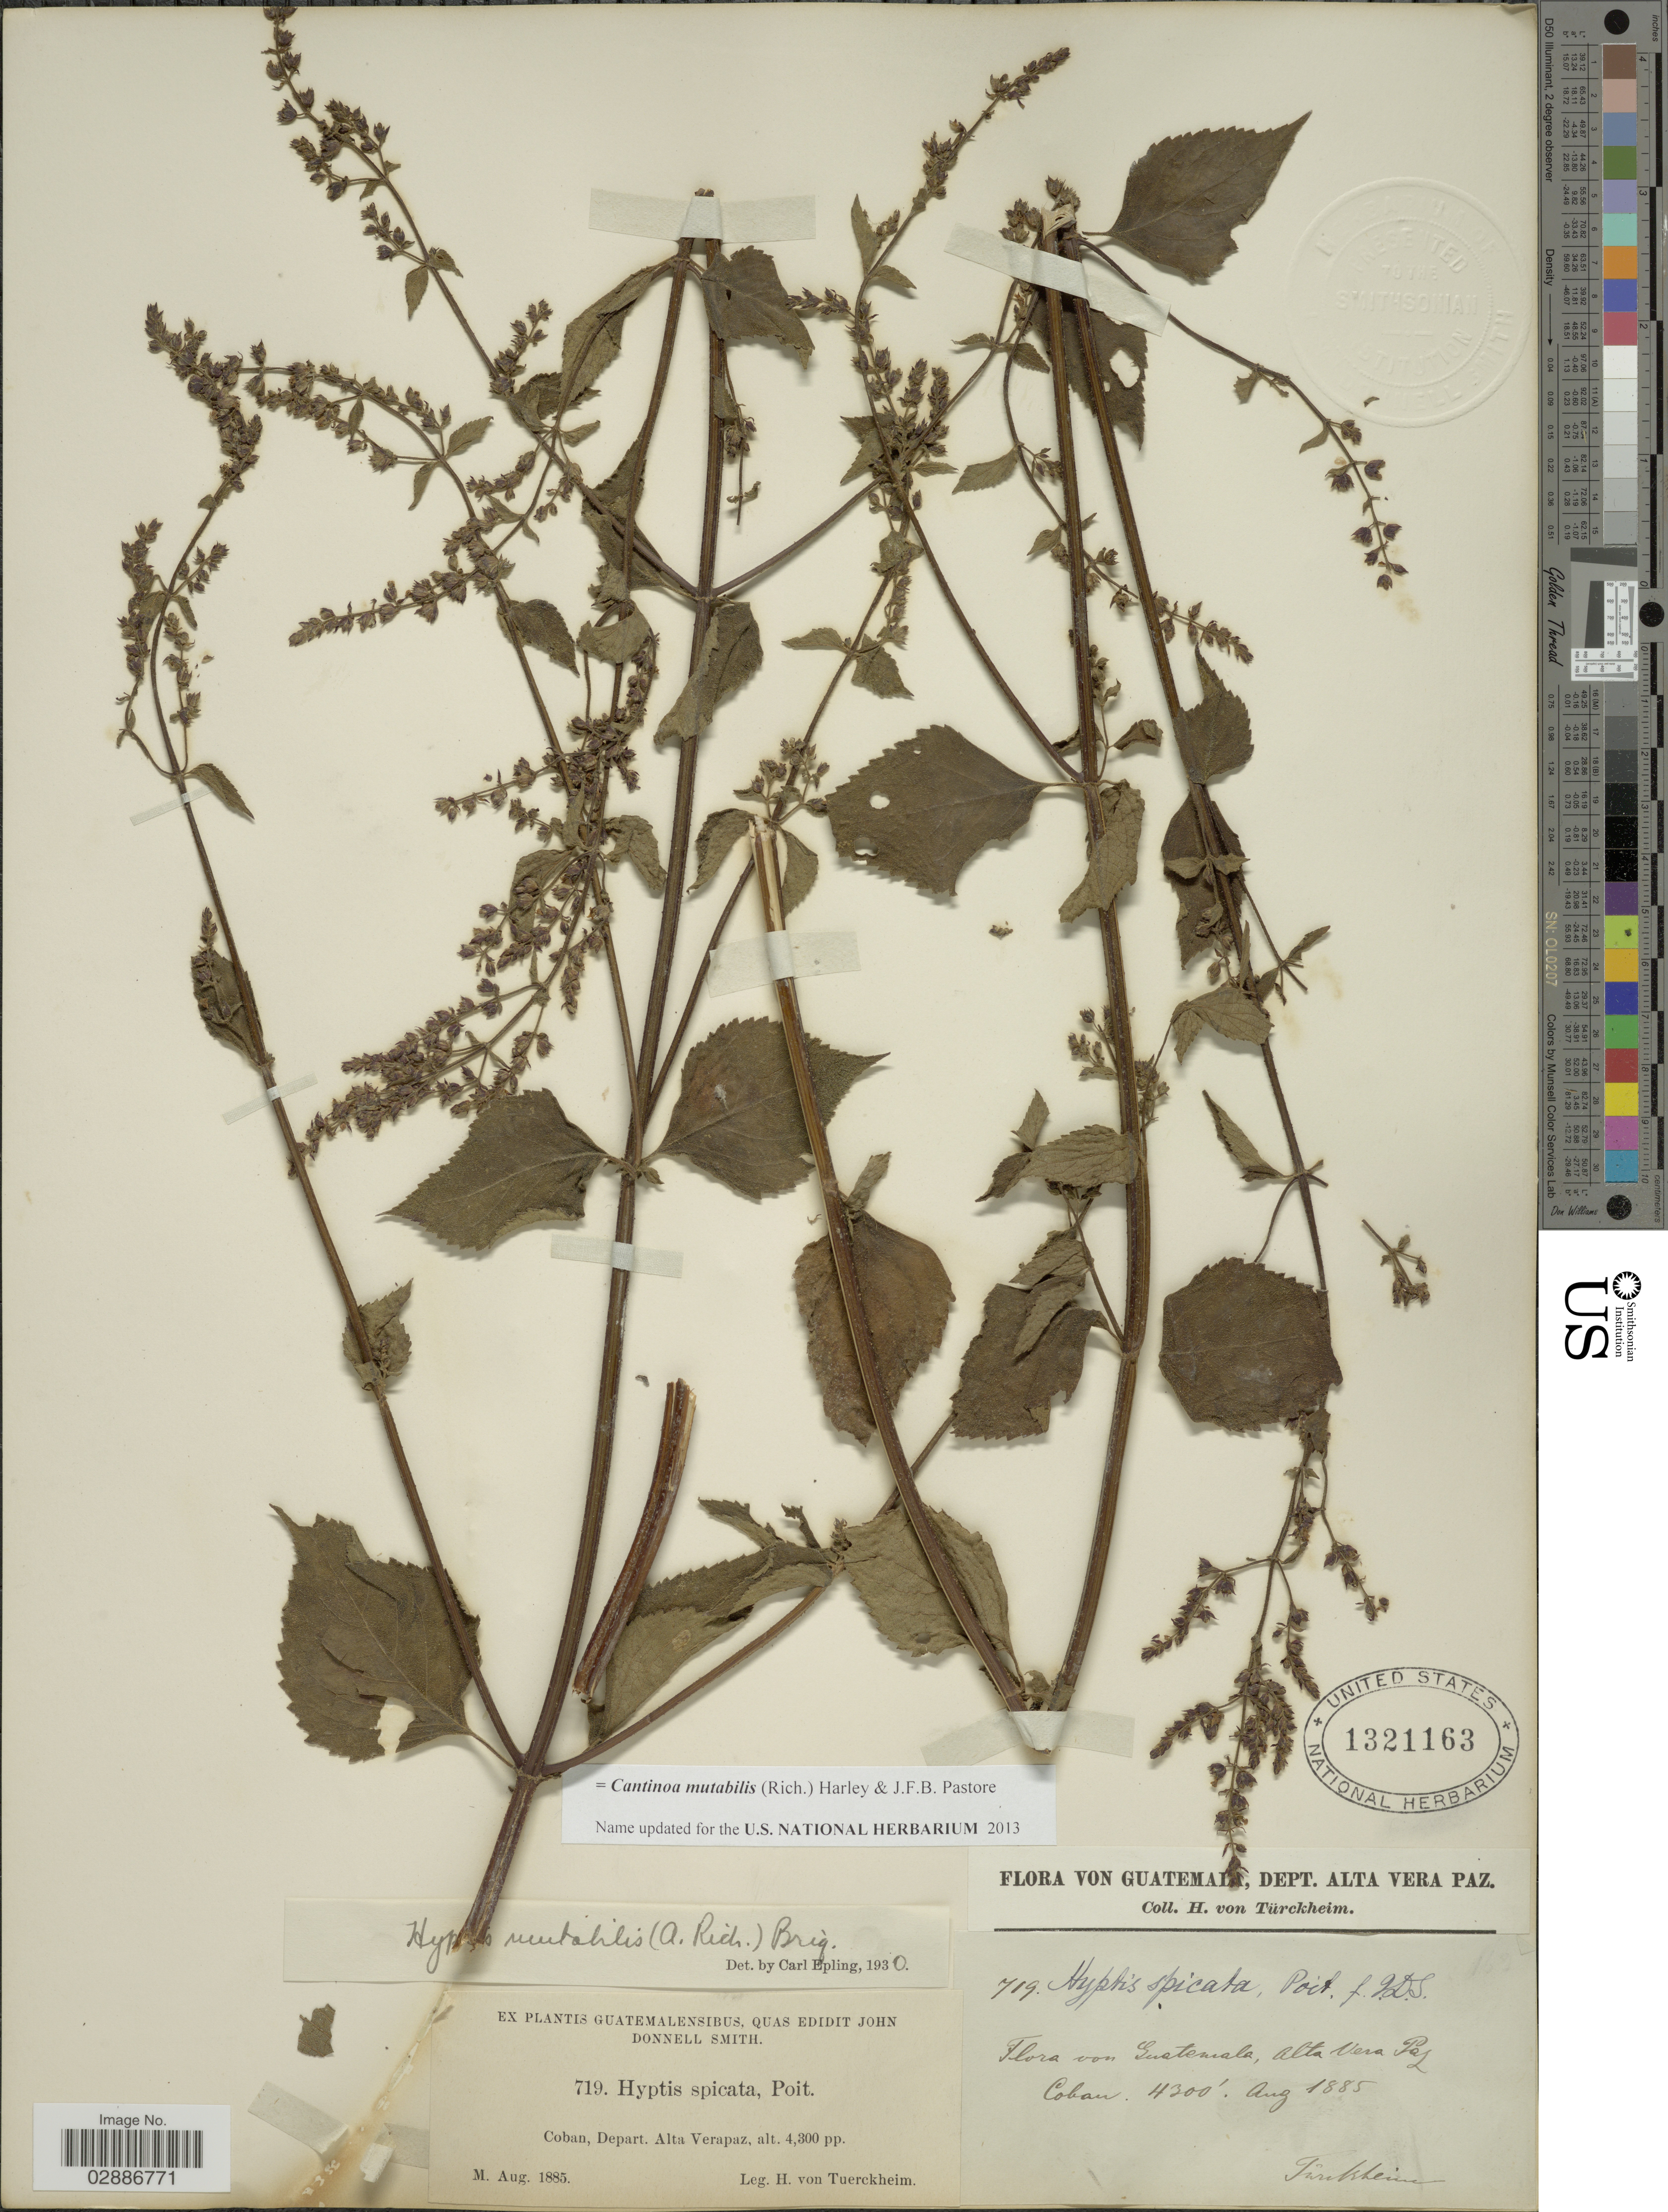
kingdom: Plantae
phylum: Tracheophyta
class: Magnoliopsida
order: Lamiales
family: Lamiaceae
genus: Cantinoa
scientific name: Cantinoa mutabilis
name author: (Rich.) Harley & J.F.B. Pastore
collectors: H. von Türckheim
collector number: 719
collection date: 1885-08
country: Guatemala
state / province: Alta Verapaz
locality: Coban, Depart. Alta Verapaz.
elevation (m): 1311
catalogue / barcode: US 1321163